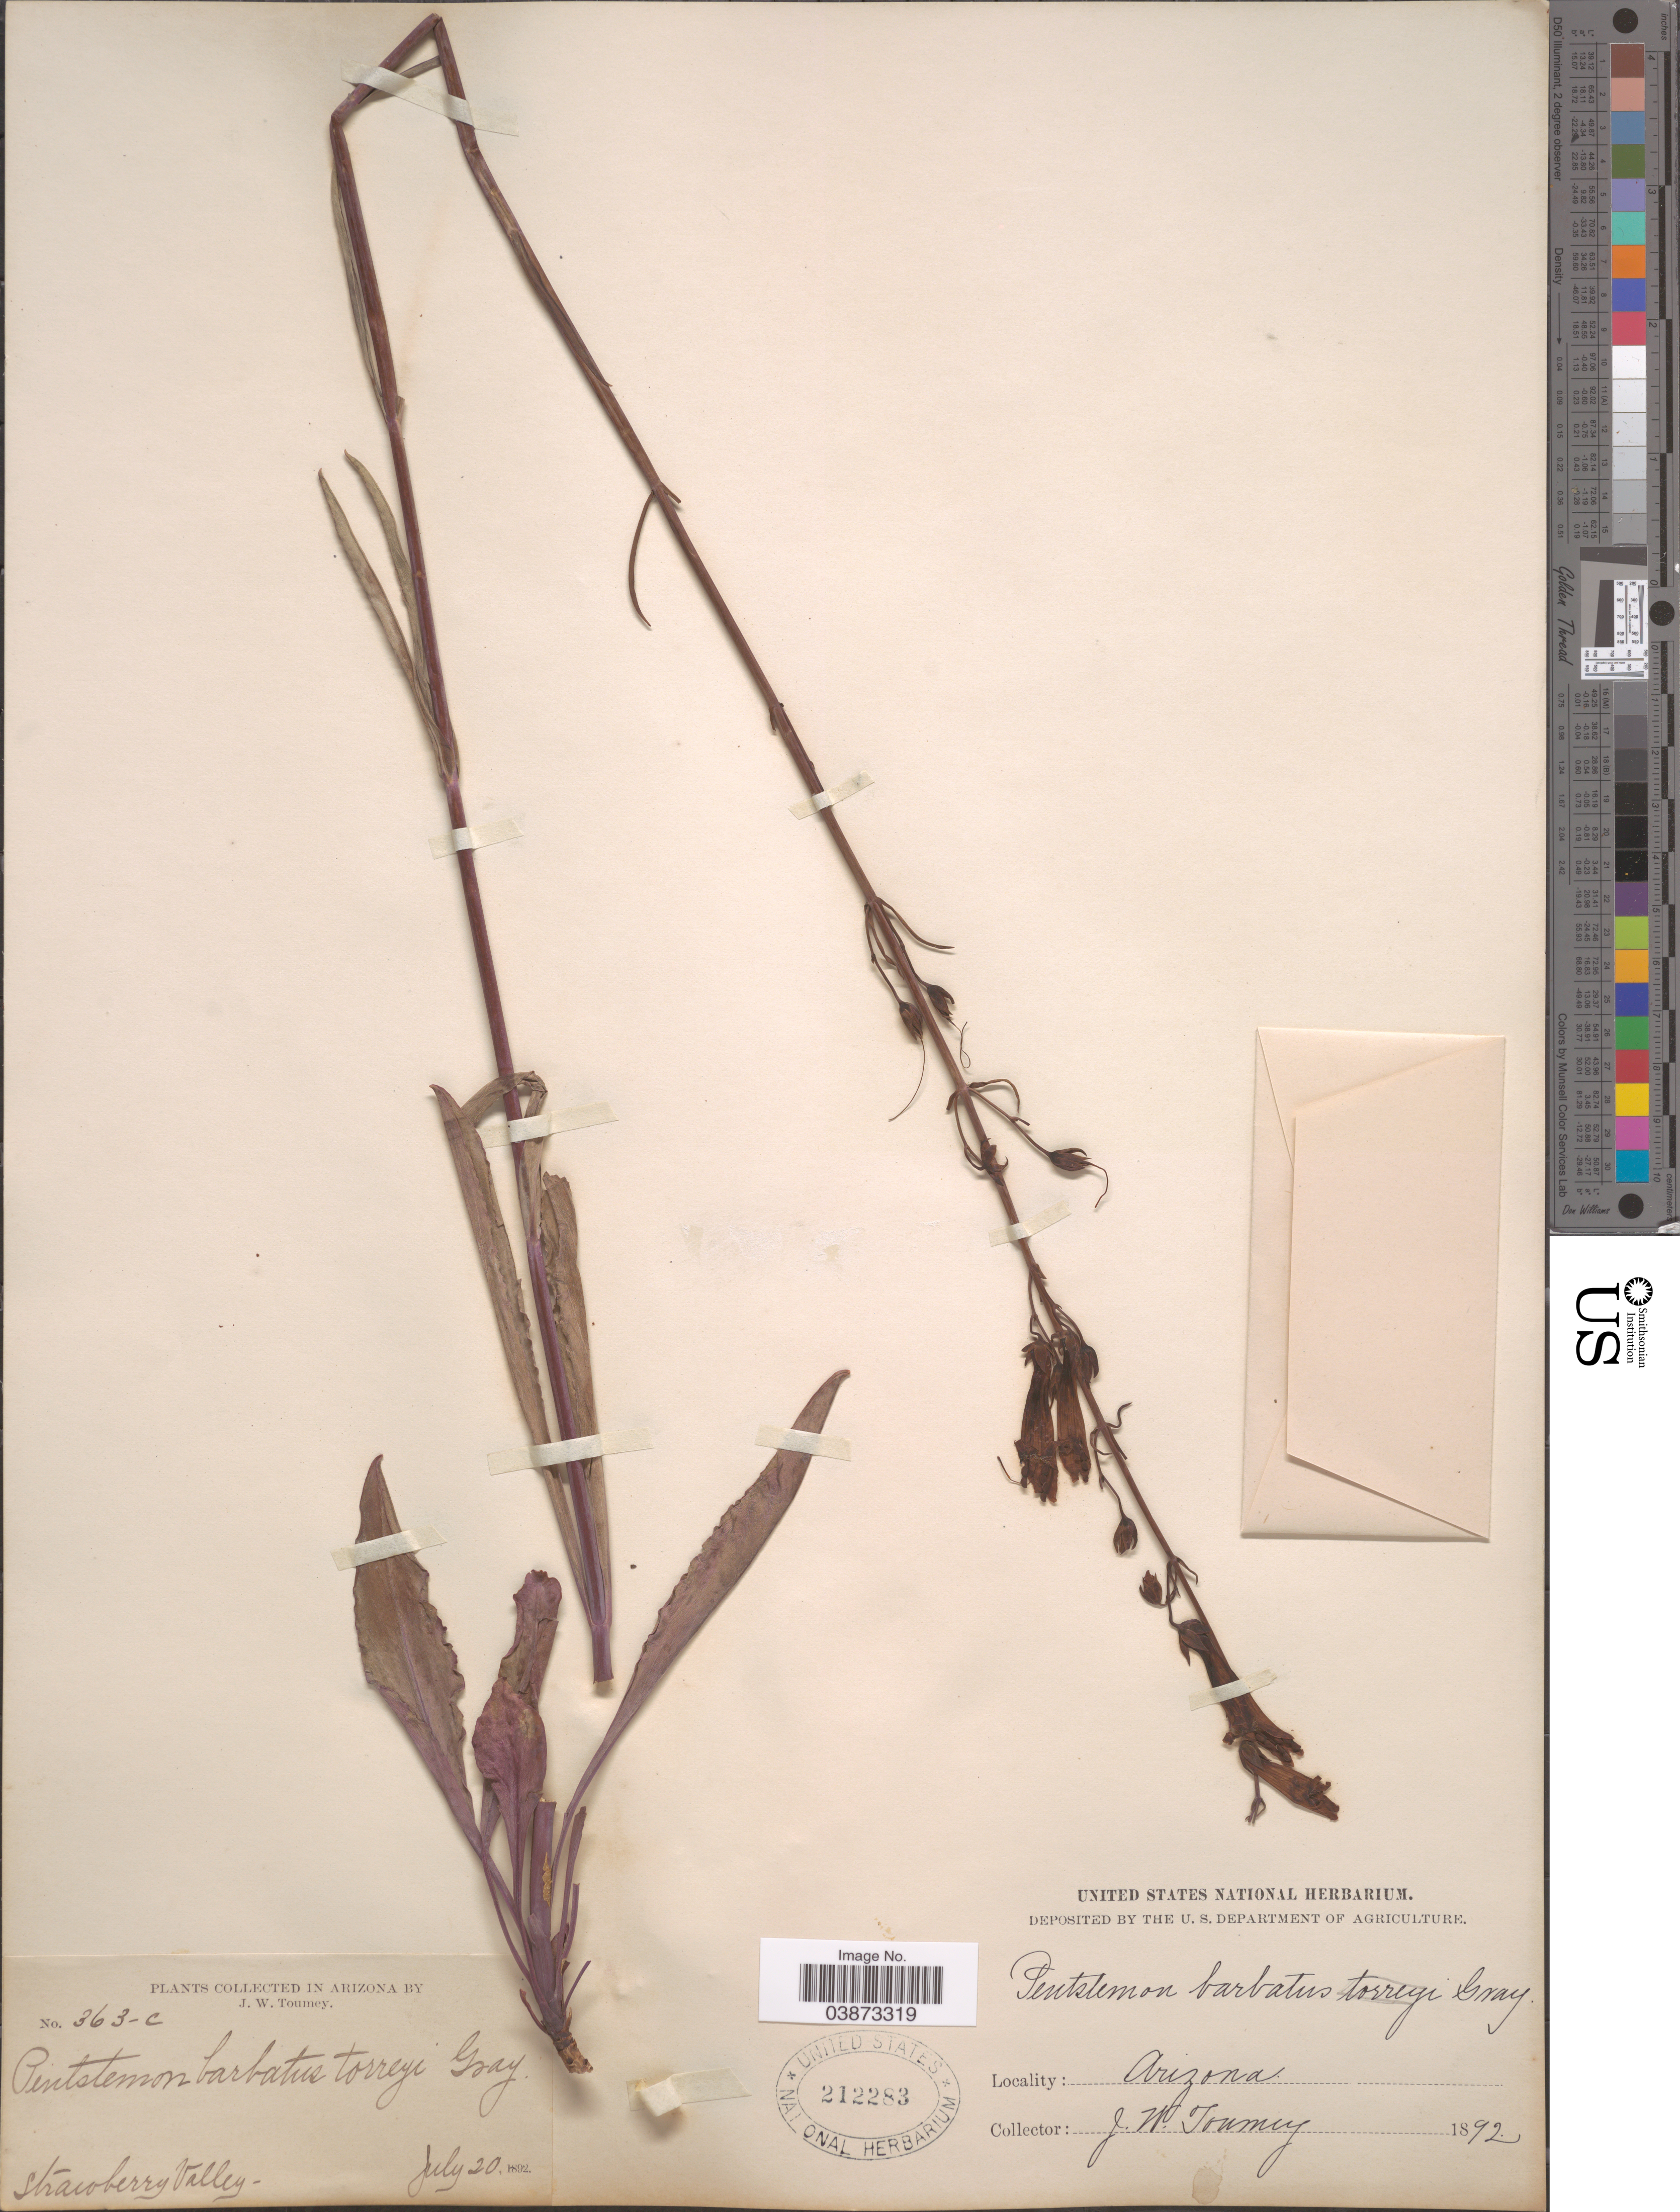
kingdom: Plantae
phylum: Tracheophyta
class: Magnoliopsida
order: Lamiales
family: Plantaginaceae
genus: Penstemon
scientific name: Penstemon barbatus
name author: (Cav.) Roth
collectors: J. W. Toumey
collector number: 363-c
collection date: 1892-07-20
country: United States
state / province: Arizona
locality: Strawberry Valley.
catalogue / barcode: US 212283